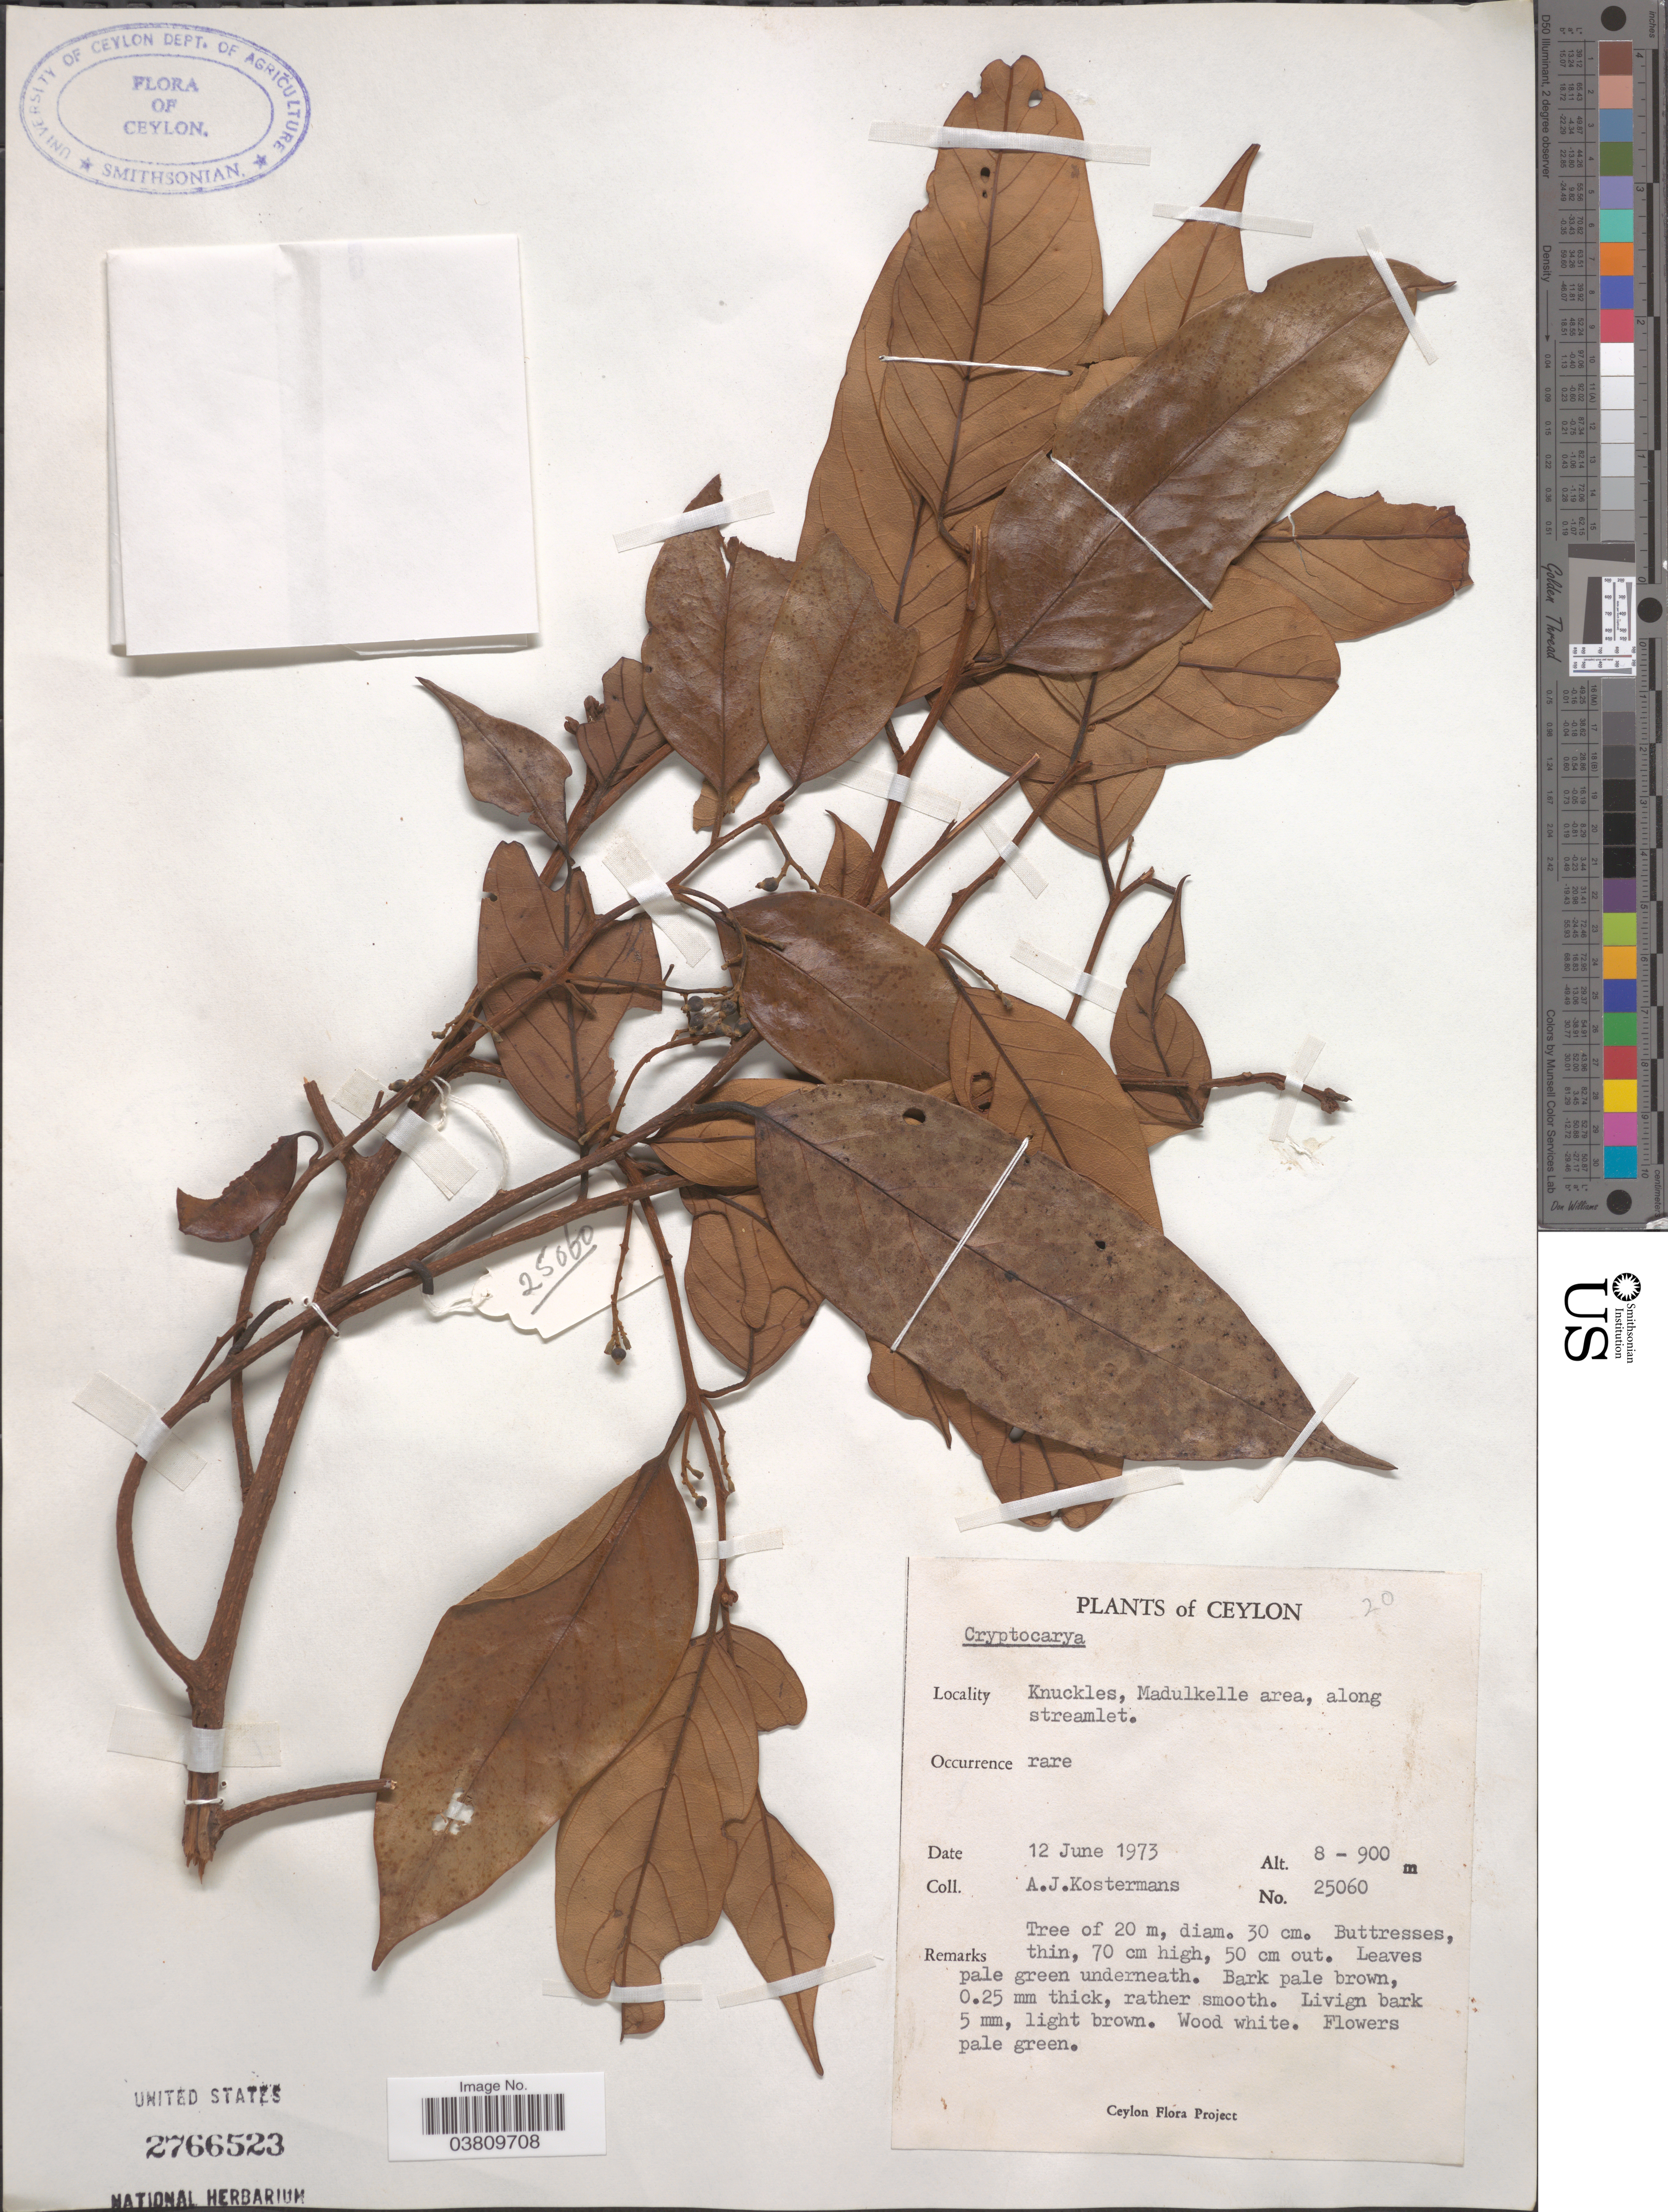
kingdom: Plantae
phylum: Tracheophyta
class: Magnoliopsida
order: Laurales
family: Lauraceae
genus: Cryptocarya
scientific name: Cryptocarya sp.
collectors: A. J. G. Kostermans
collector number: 25060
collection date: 1973-06-12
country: Sri Lanka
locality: Ceylon. Madulkelle area, along streamlet.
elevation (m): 800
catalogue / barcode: US 2766523